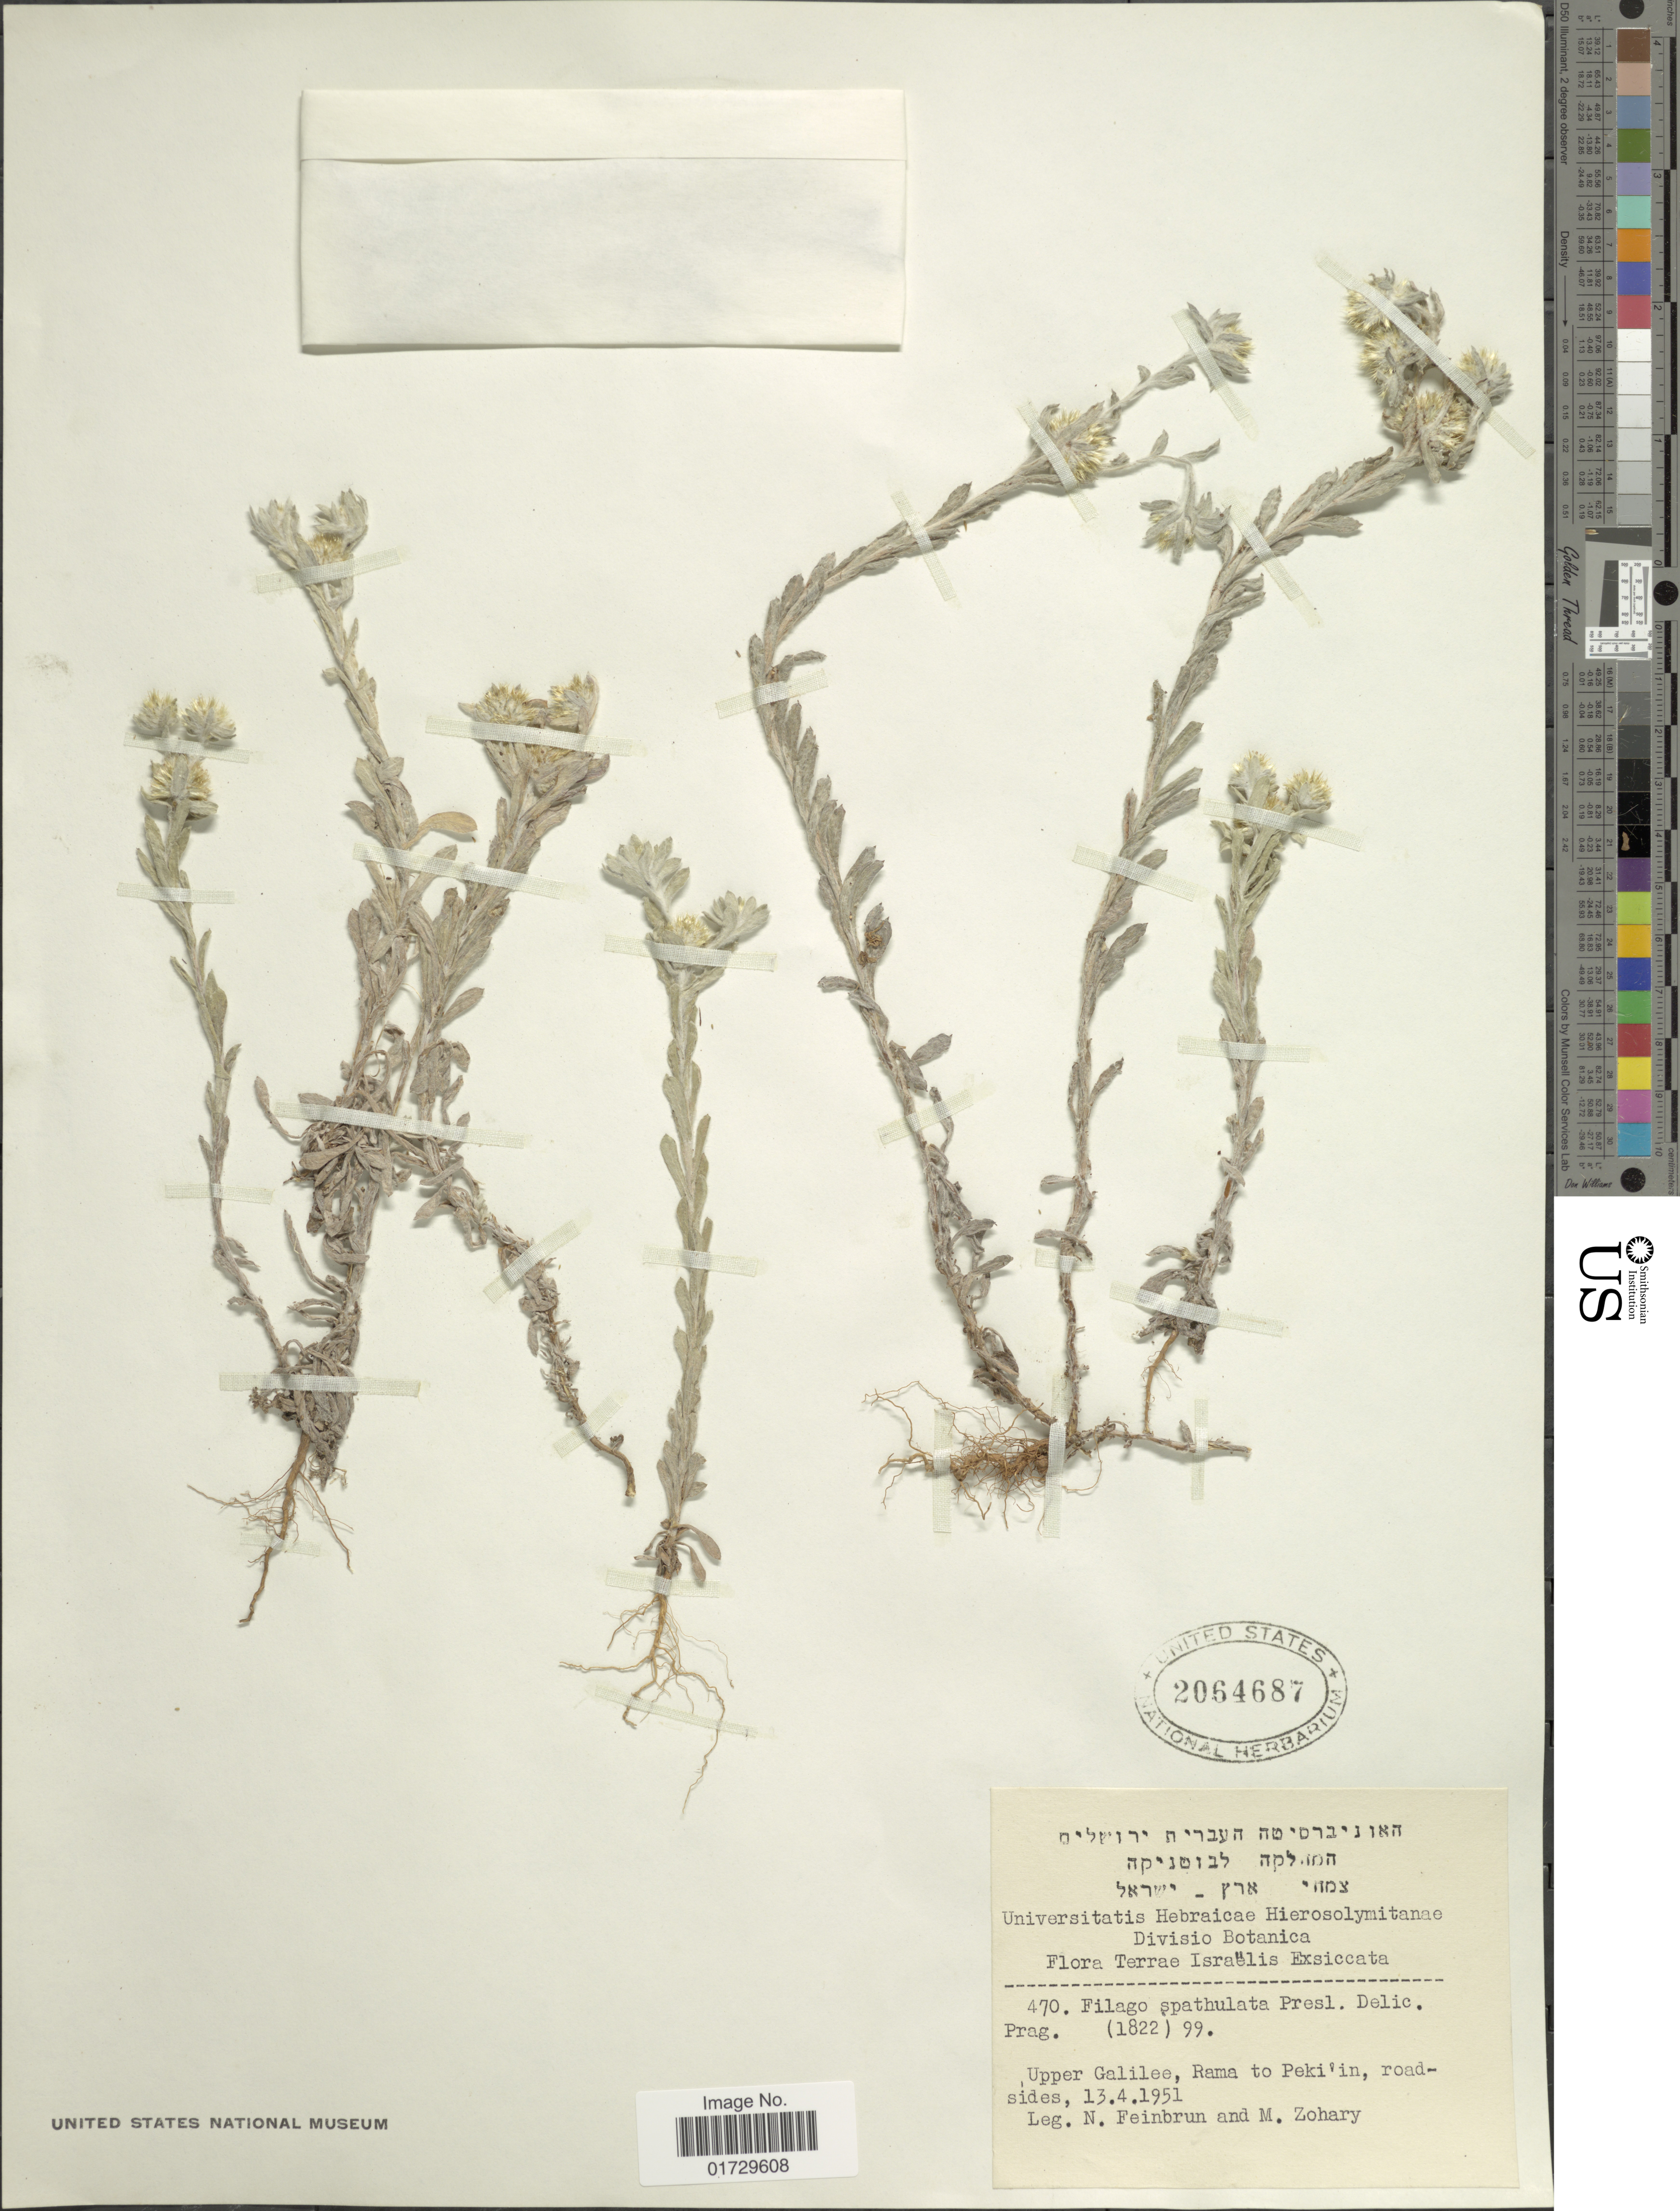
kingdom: Plantae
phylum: Tracheophyta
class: Magnoliopsida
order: Asterales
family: Asteraceae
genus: Filago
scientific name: Filago spathulata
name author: C. Presl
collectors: N. Feinbrun & M. Zohary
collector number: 470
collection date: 1951-04-13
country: Israel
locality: Upper Galilee, Rama to Peki' in, roadsides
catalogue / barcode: US 2064687